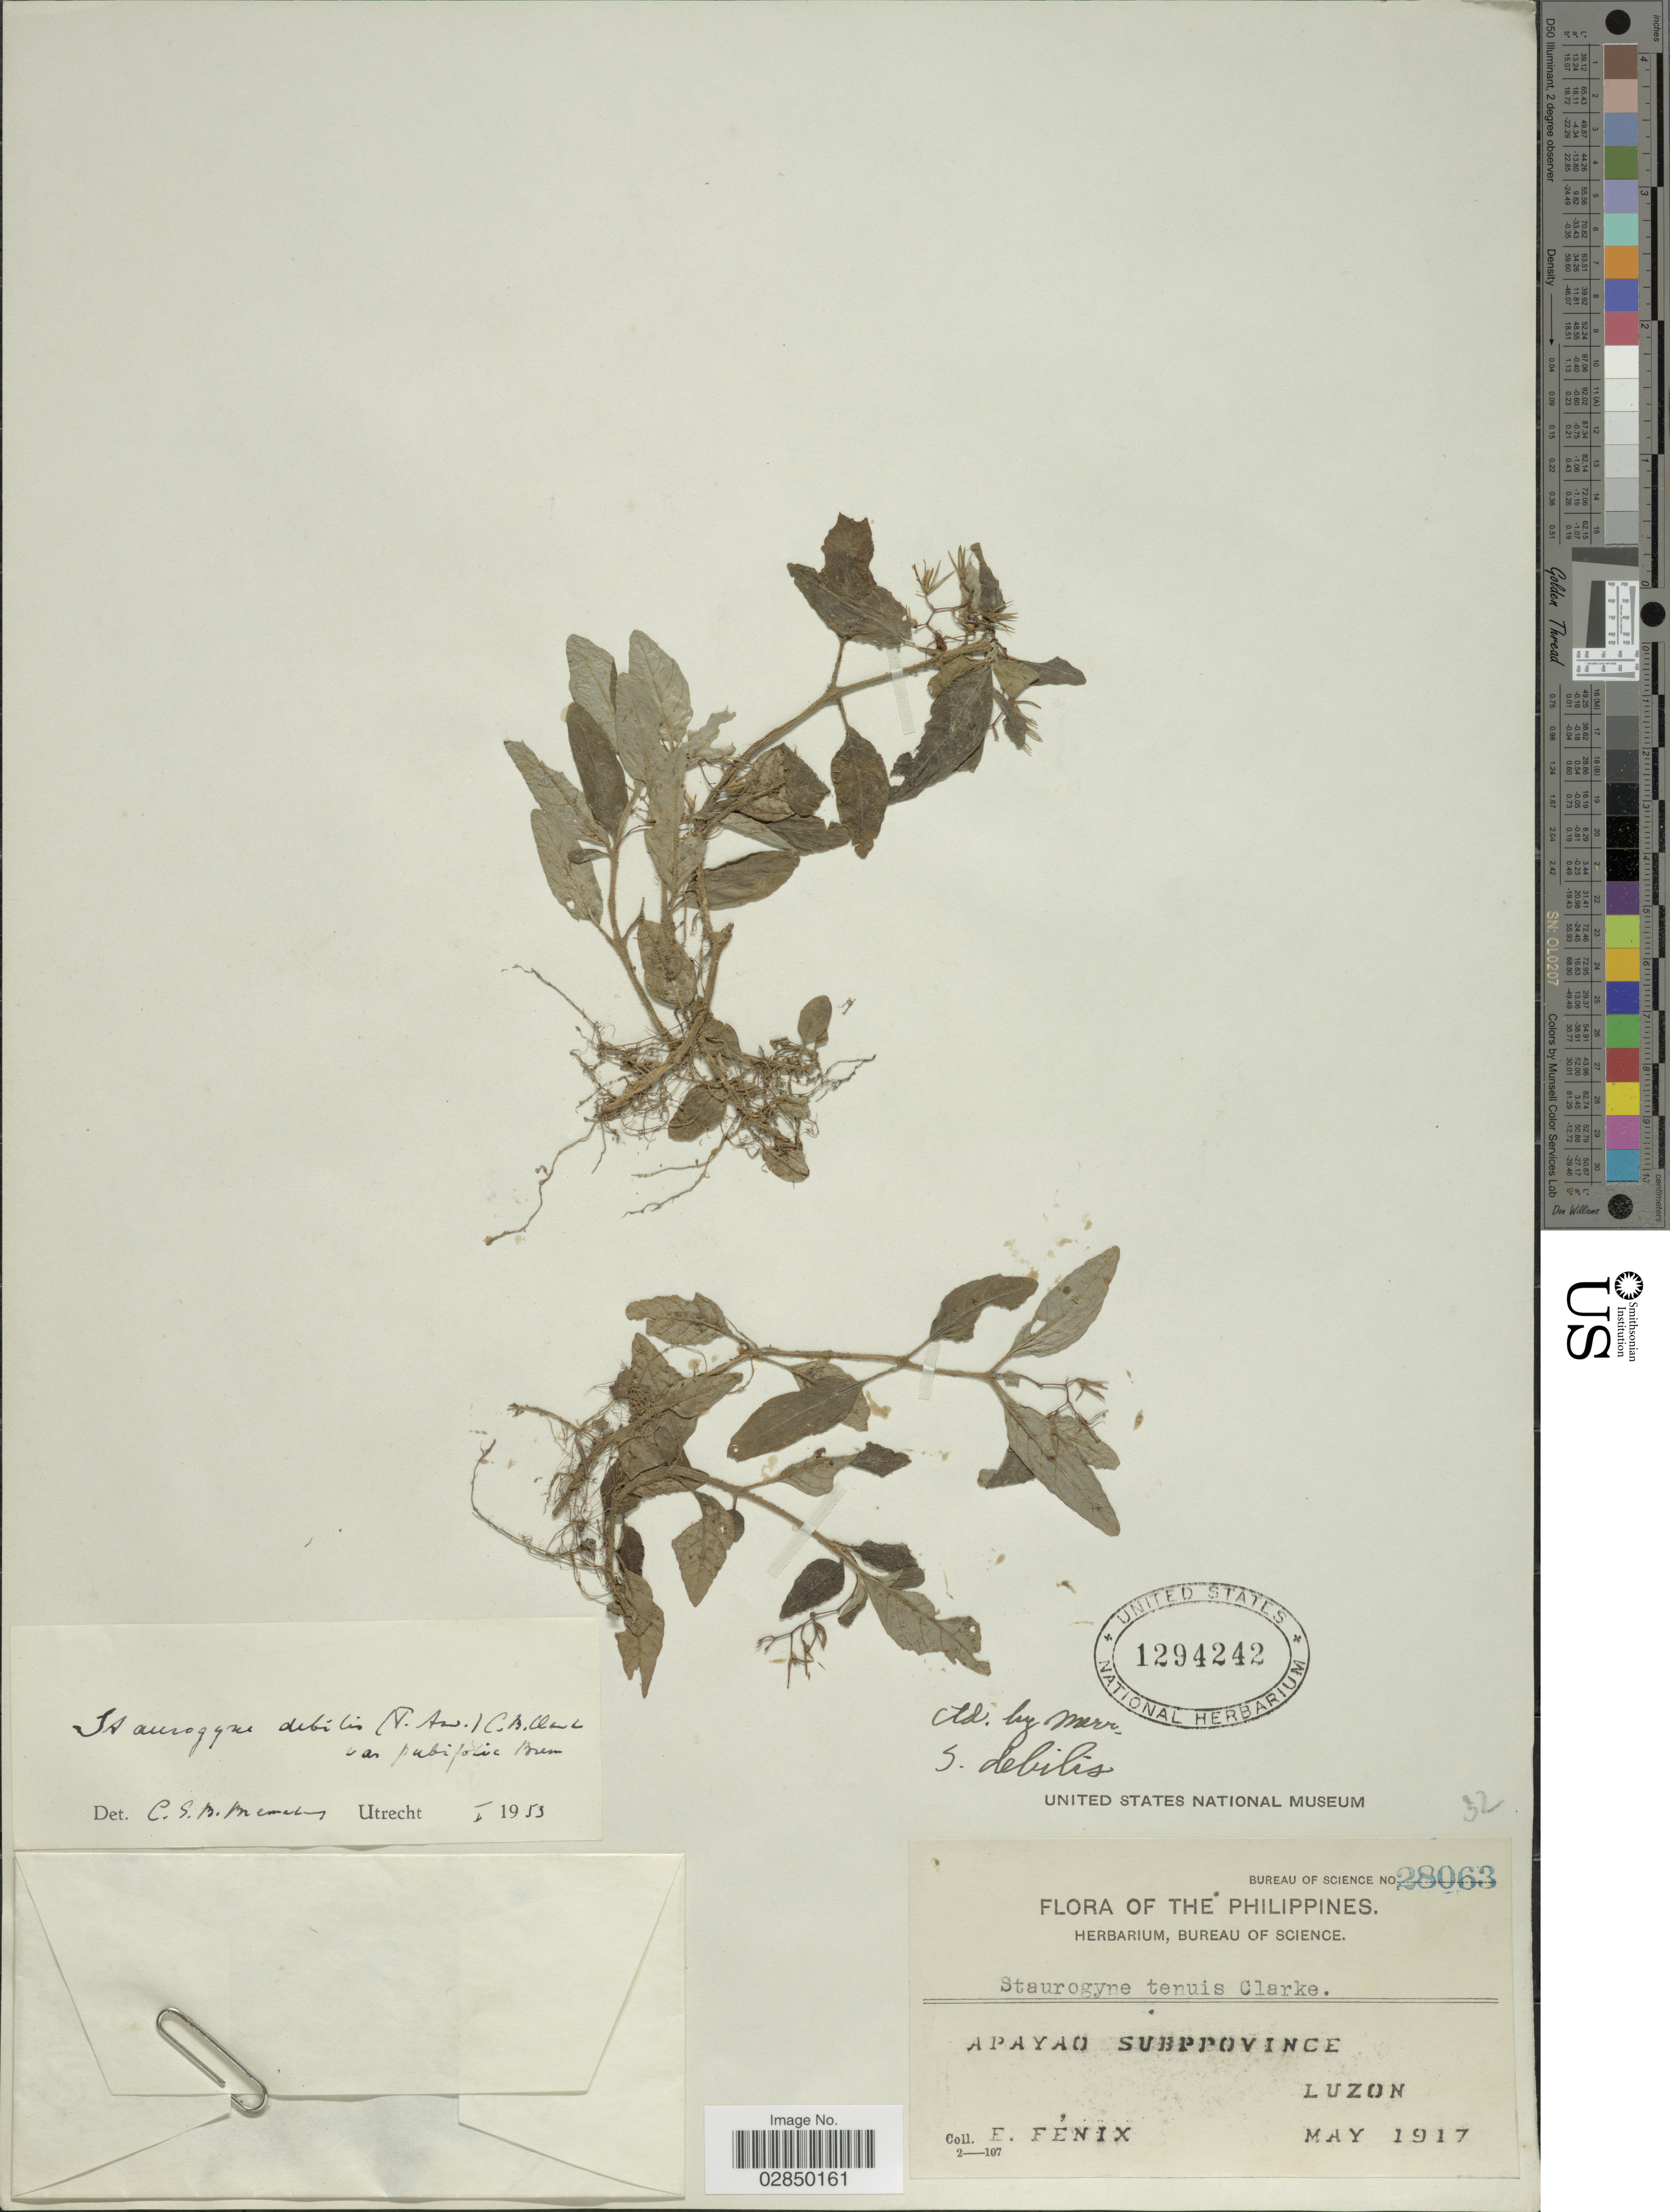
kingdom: Plantae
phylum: Tracheophyta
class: Magnoliopsida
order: Lamiales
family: Acanthaceae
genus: Staurogyne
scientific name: Staurogyne debilis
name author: (T. Anderson) C.B. Clarke ex Merr.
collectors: E. Fénix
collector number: Bureau of Science 2803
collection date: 1917-05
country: Philippines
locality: Apayao Subprovince, Luzon.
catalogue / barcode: US 1294242